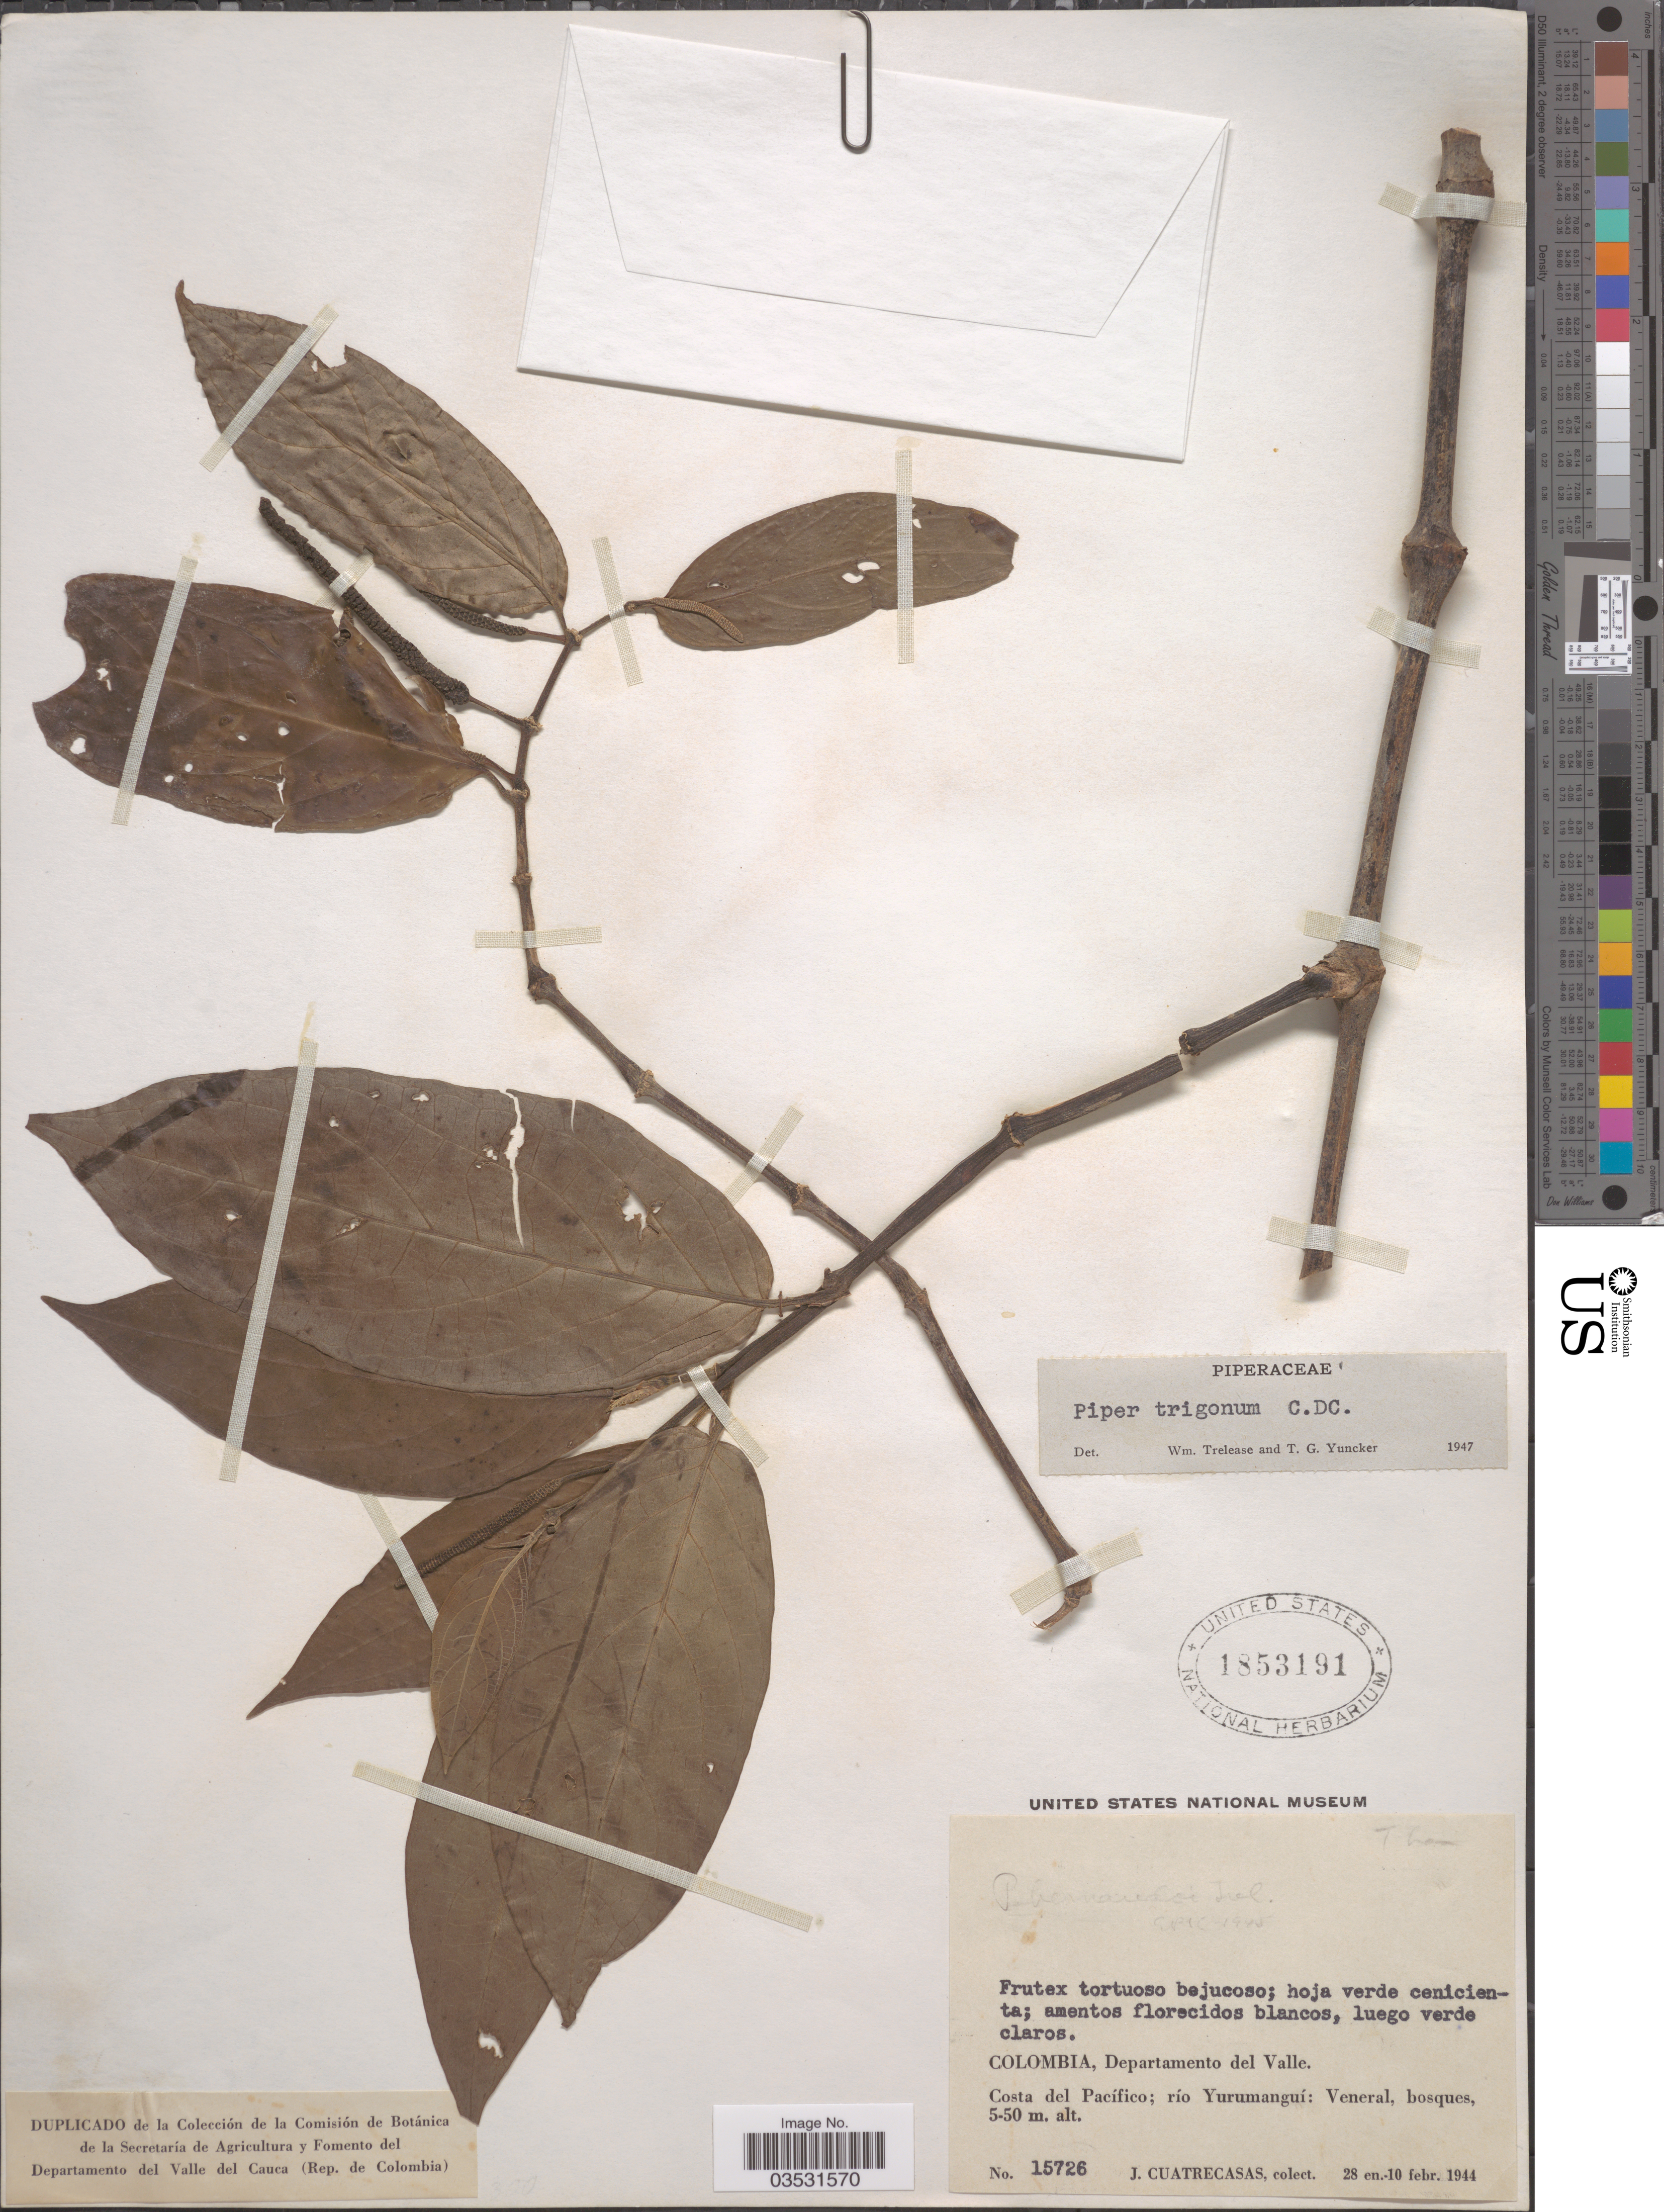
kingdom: Plantae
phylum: Tracheophyta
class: Magnoliopsida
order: Piperales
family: Piperaceae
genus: Piper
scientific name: Piper trigonum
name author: C. DC.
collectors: J. Cuatrecasas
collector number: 15726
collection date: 1944-02-10/1944-02-28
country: Colombia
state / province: Valle del Cauca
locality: Departamento del Valle. Costa del Pacífico; río Yurumanguí: Veneral, bosques.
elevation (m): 5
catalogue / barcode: US 1853191